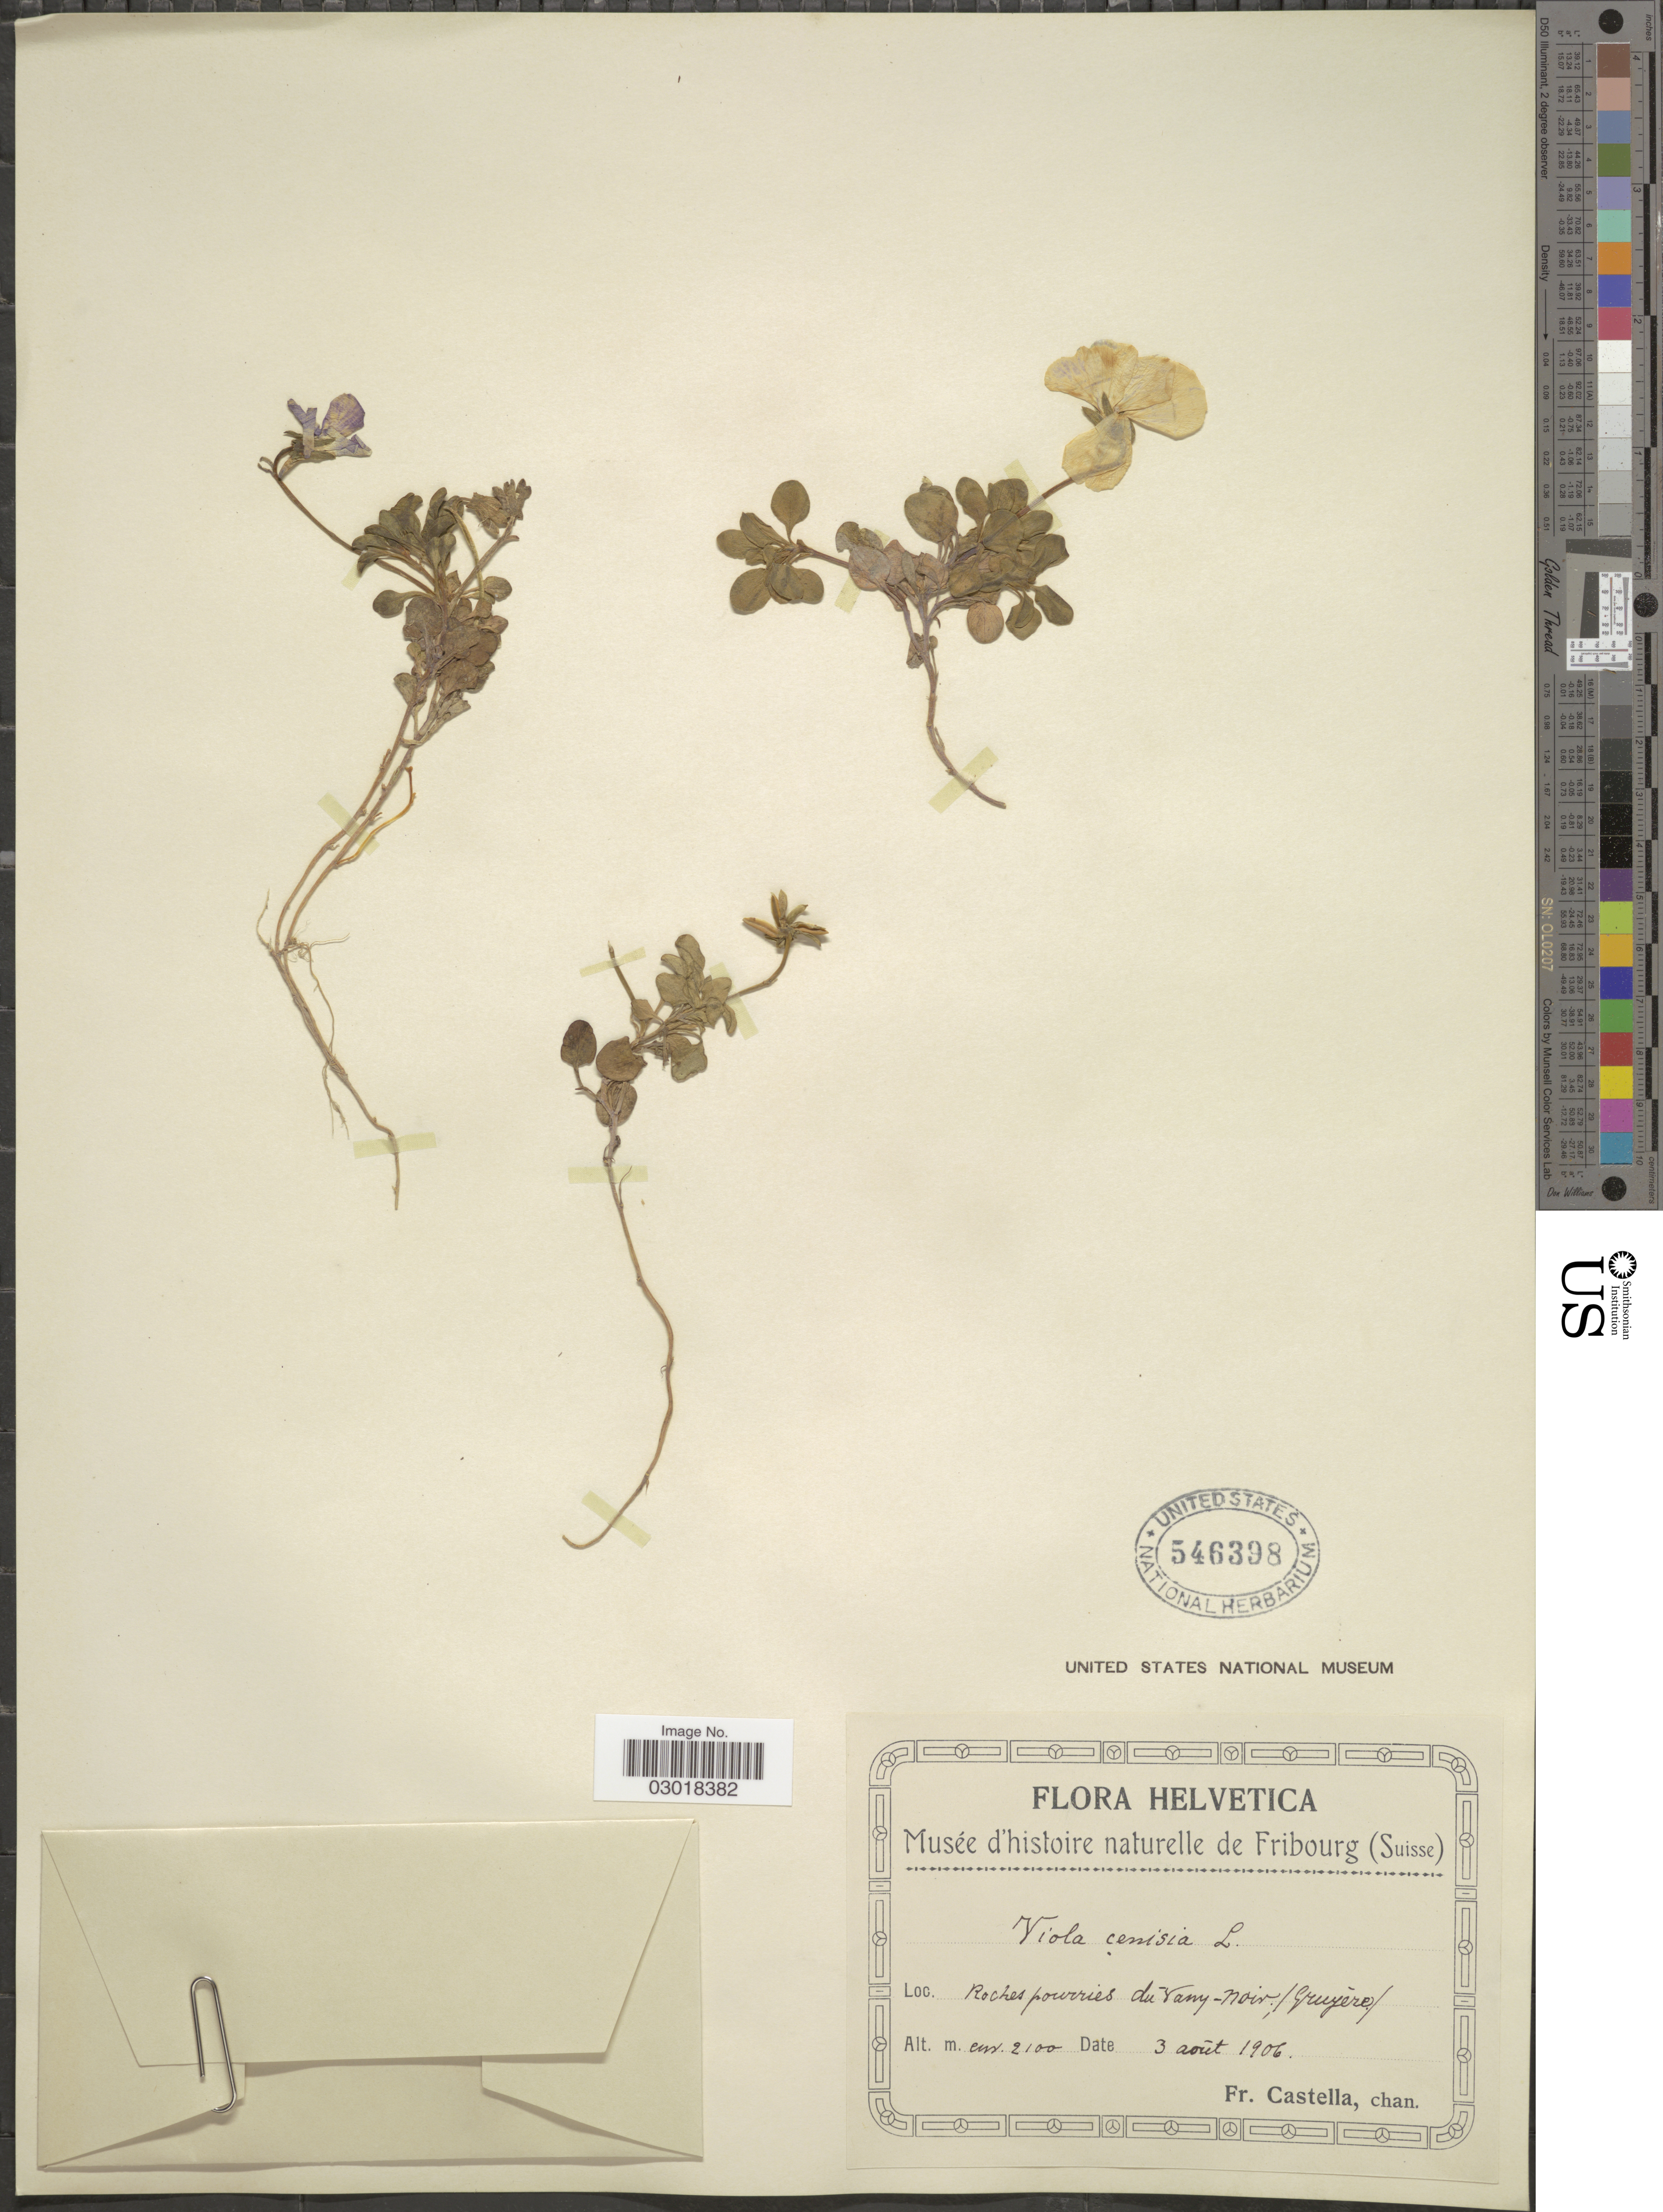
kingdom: Plantae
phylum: Tracheophyta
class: Magnoliopsida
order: Malpighiales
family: Violaceae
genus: Viola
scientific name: Viola cenisia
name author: L.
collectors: Fr. Castella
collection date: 1906-08-03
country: Switzerland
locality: Roches pourries du Vany-Noir (Gruyére).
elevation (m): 2100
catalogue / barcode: US 546398